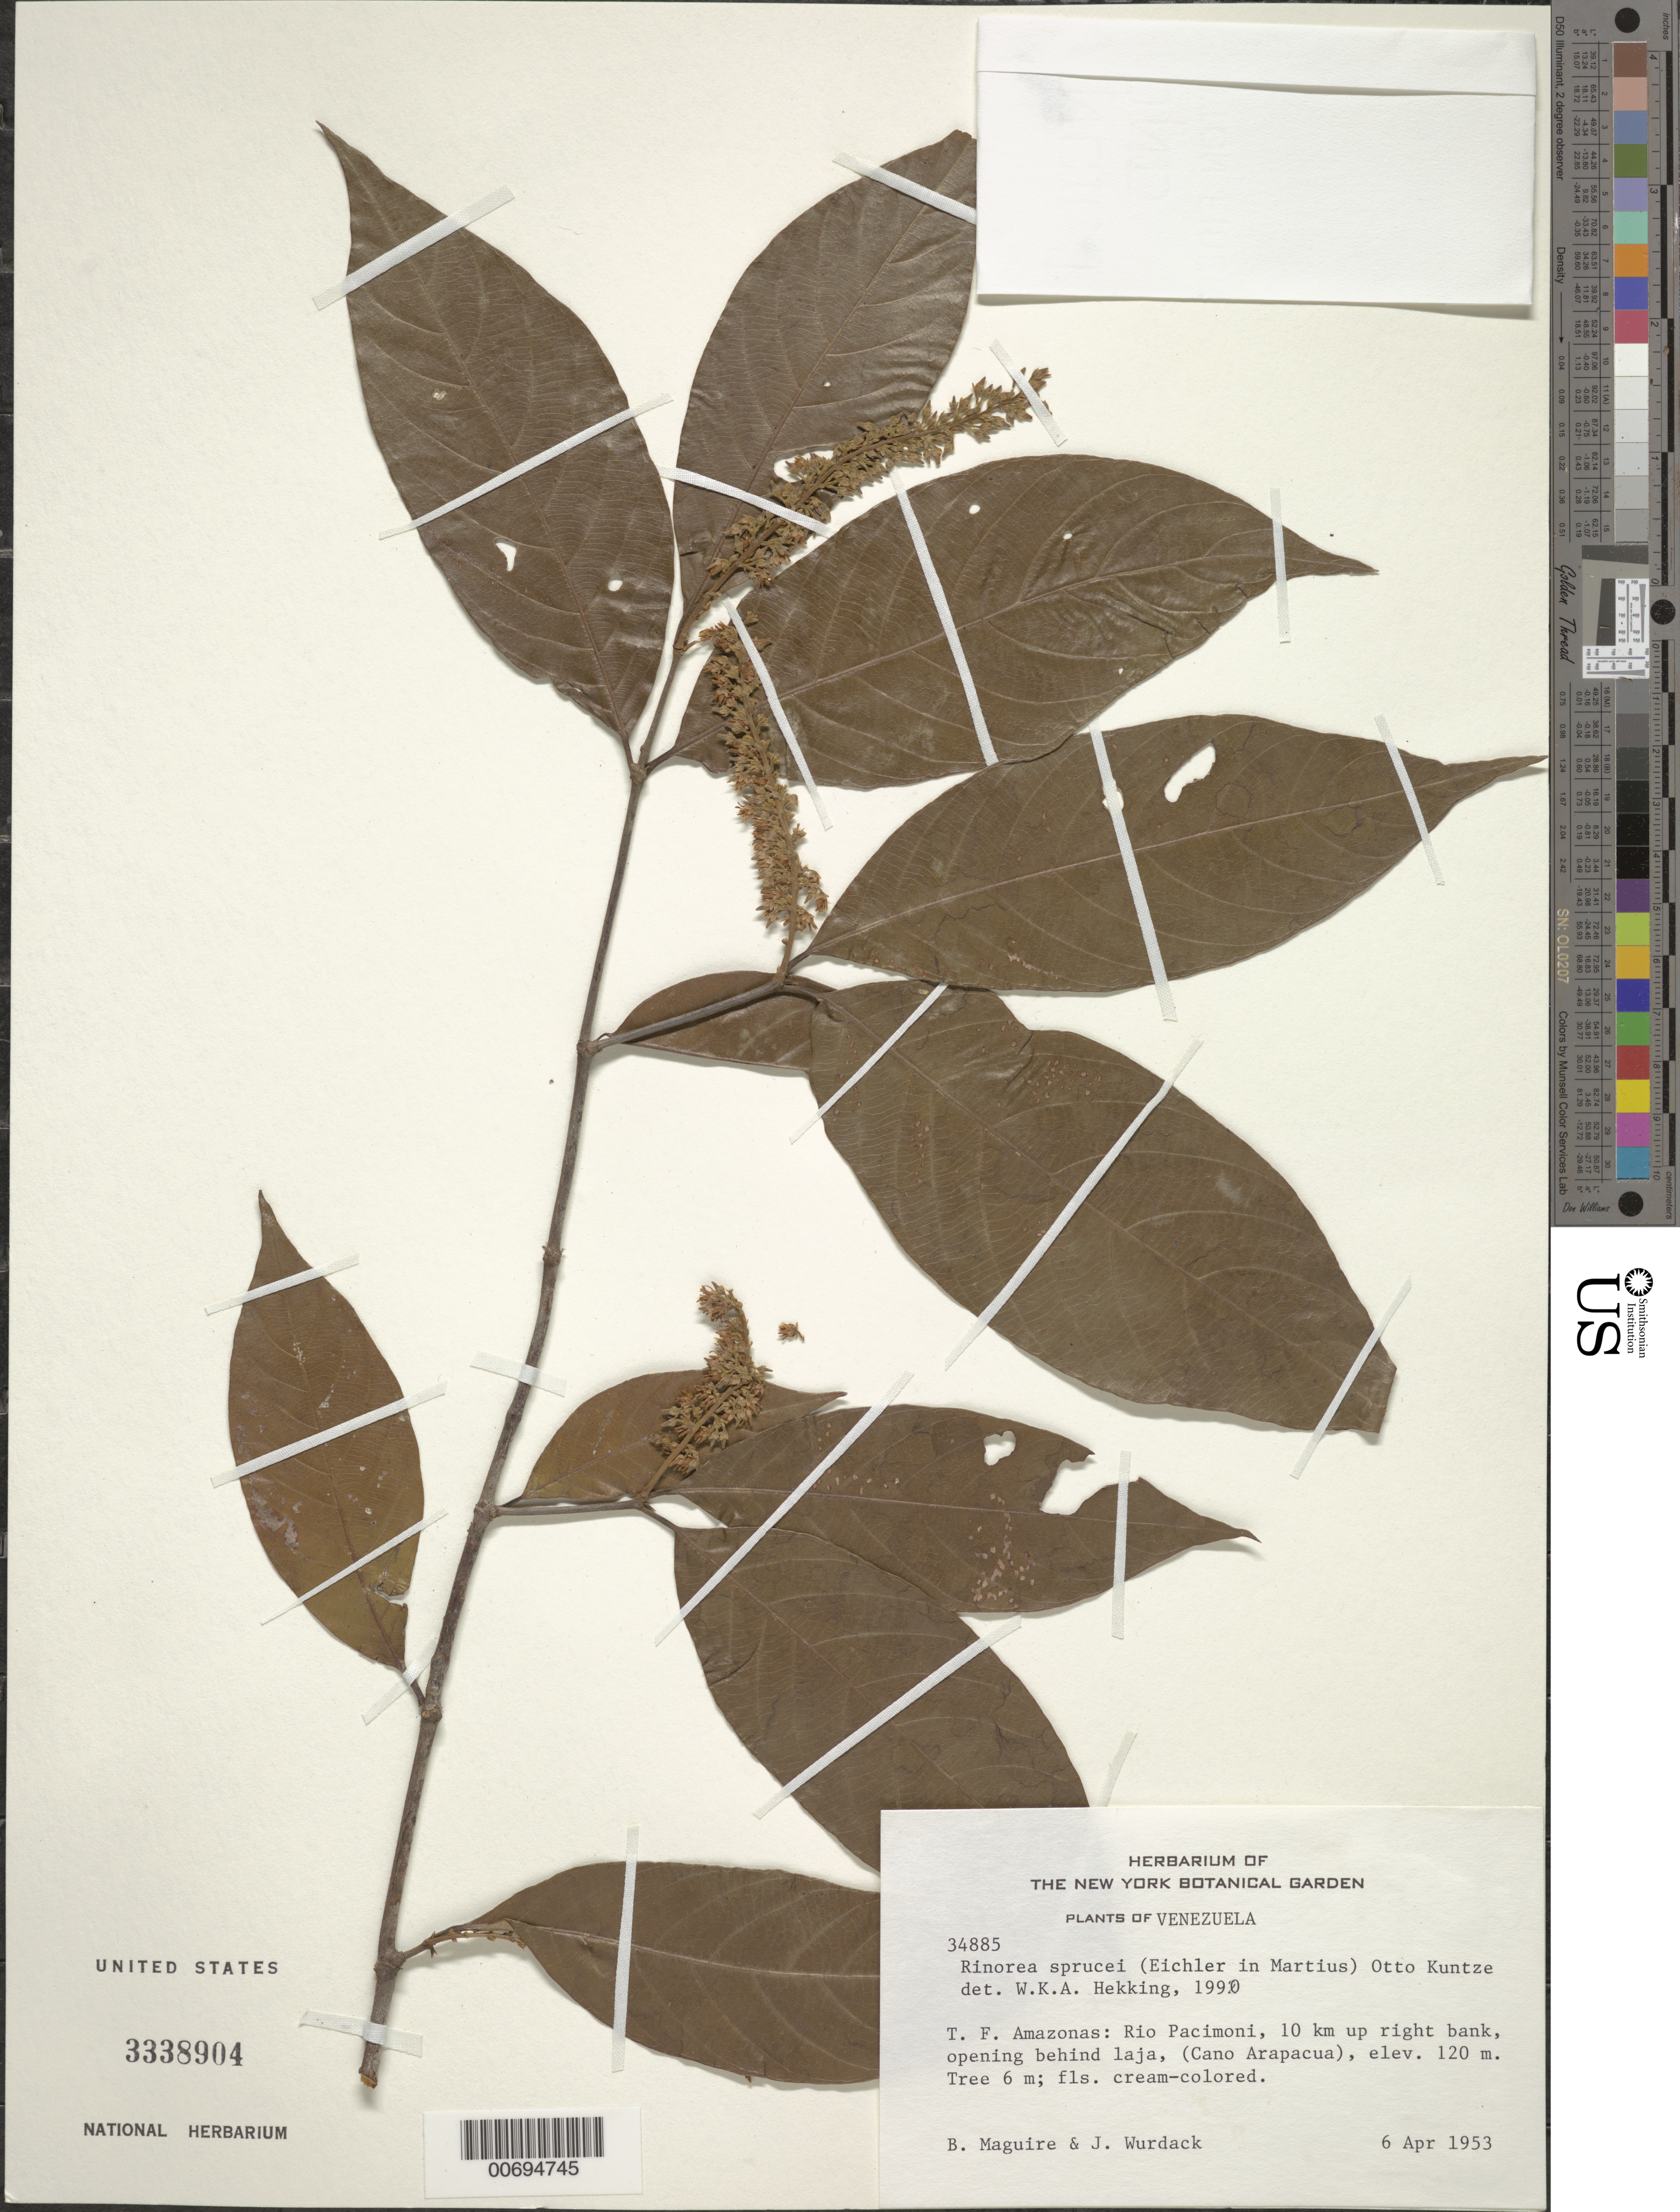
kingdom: Plantae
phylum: Tracheophyta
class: Magnoliopsida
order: Malpighiales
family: Violaceae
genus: Rinorea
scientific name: Rinorea sprucei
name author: (Eichler) Kuntze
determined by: Hekking, W. H. A.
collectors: B. Maguire & J. J. Wurdack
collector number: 34885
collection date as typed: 6-Apr-53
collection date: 1953-04-06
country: Venezuela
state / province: Amazonas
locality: Río Pacimoni, 10 km along right bank, Caño Arapacua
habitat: Opening behind laja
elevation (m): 120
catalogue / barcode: US 3338904